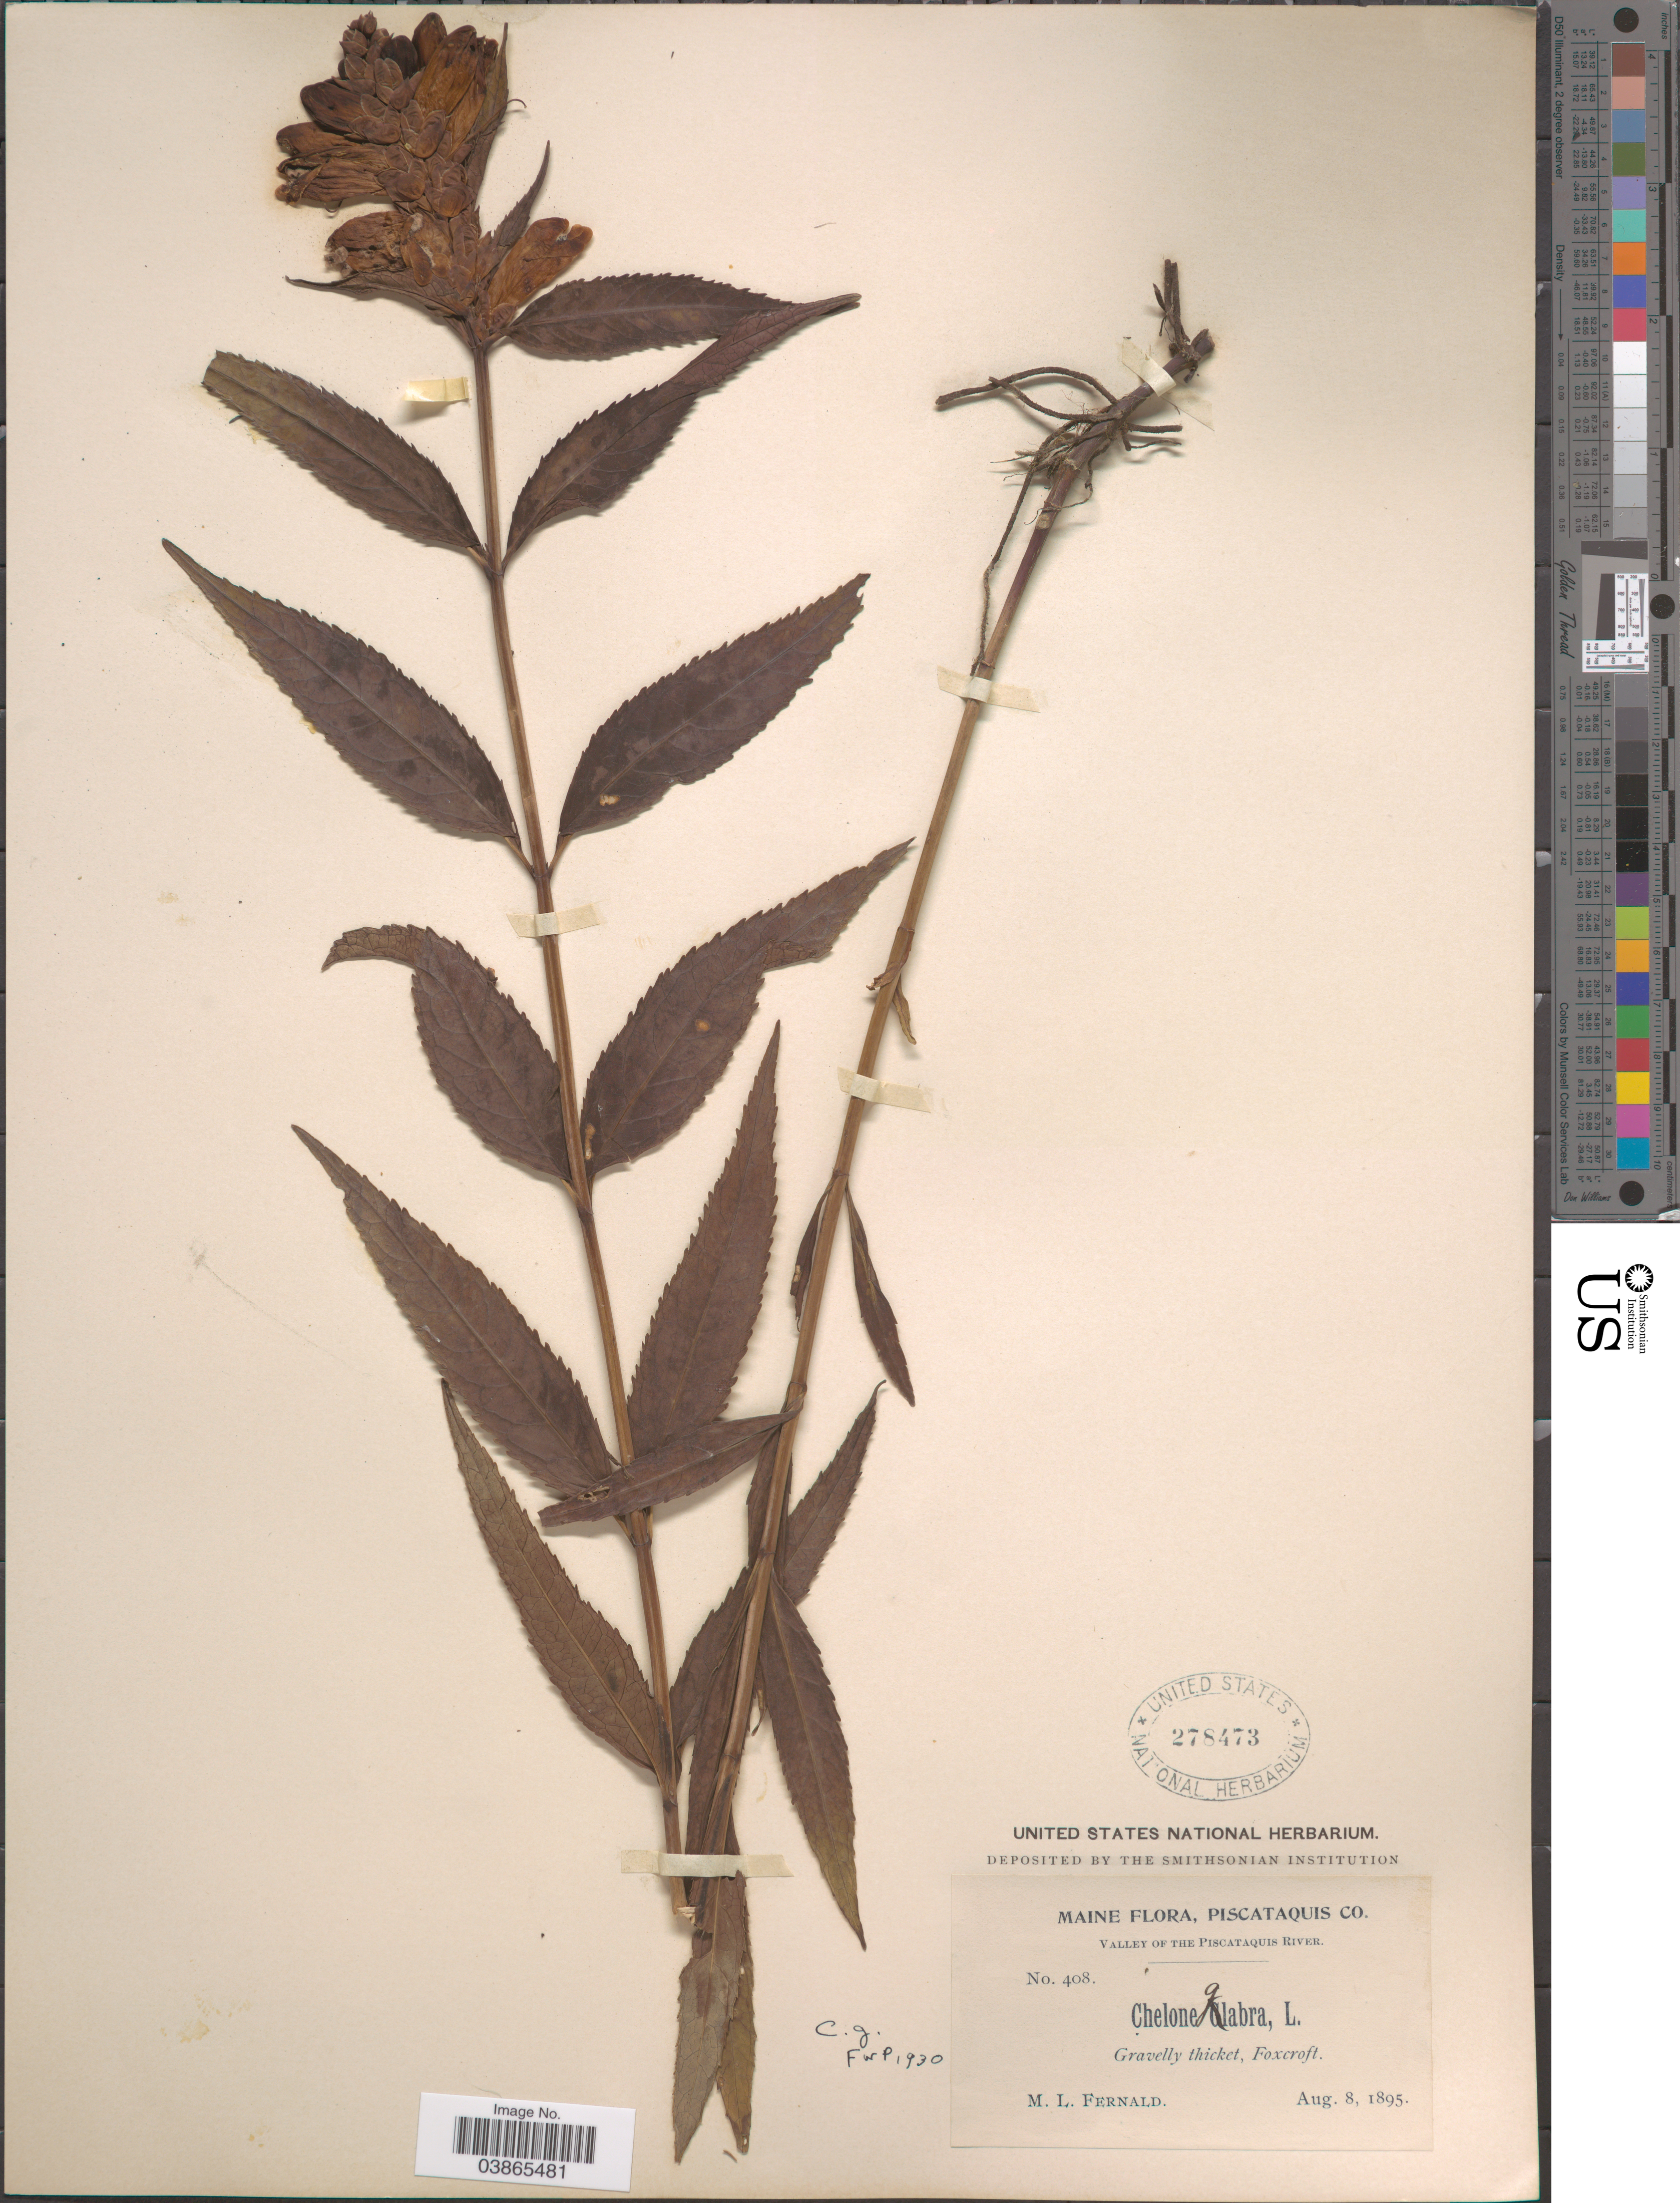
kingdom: Plantae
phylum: Tracheophyta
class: Magnoliopsida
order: Lamiales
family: Plantaginaceae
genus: Chelone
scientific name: Chelone glabra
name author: L.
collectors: M. L. Fernald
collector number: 408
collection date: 1895-08-08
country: United States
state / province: Maine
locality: Piscataquis Co. Valley of the Piscataquis River. Foxcroft.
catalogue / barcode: US 278473